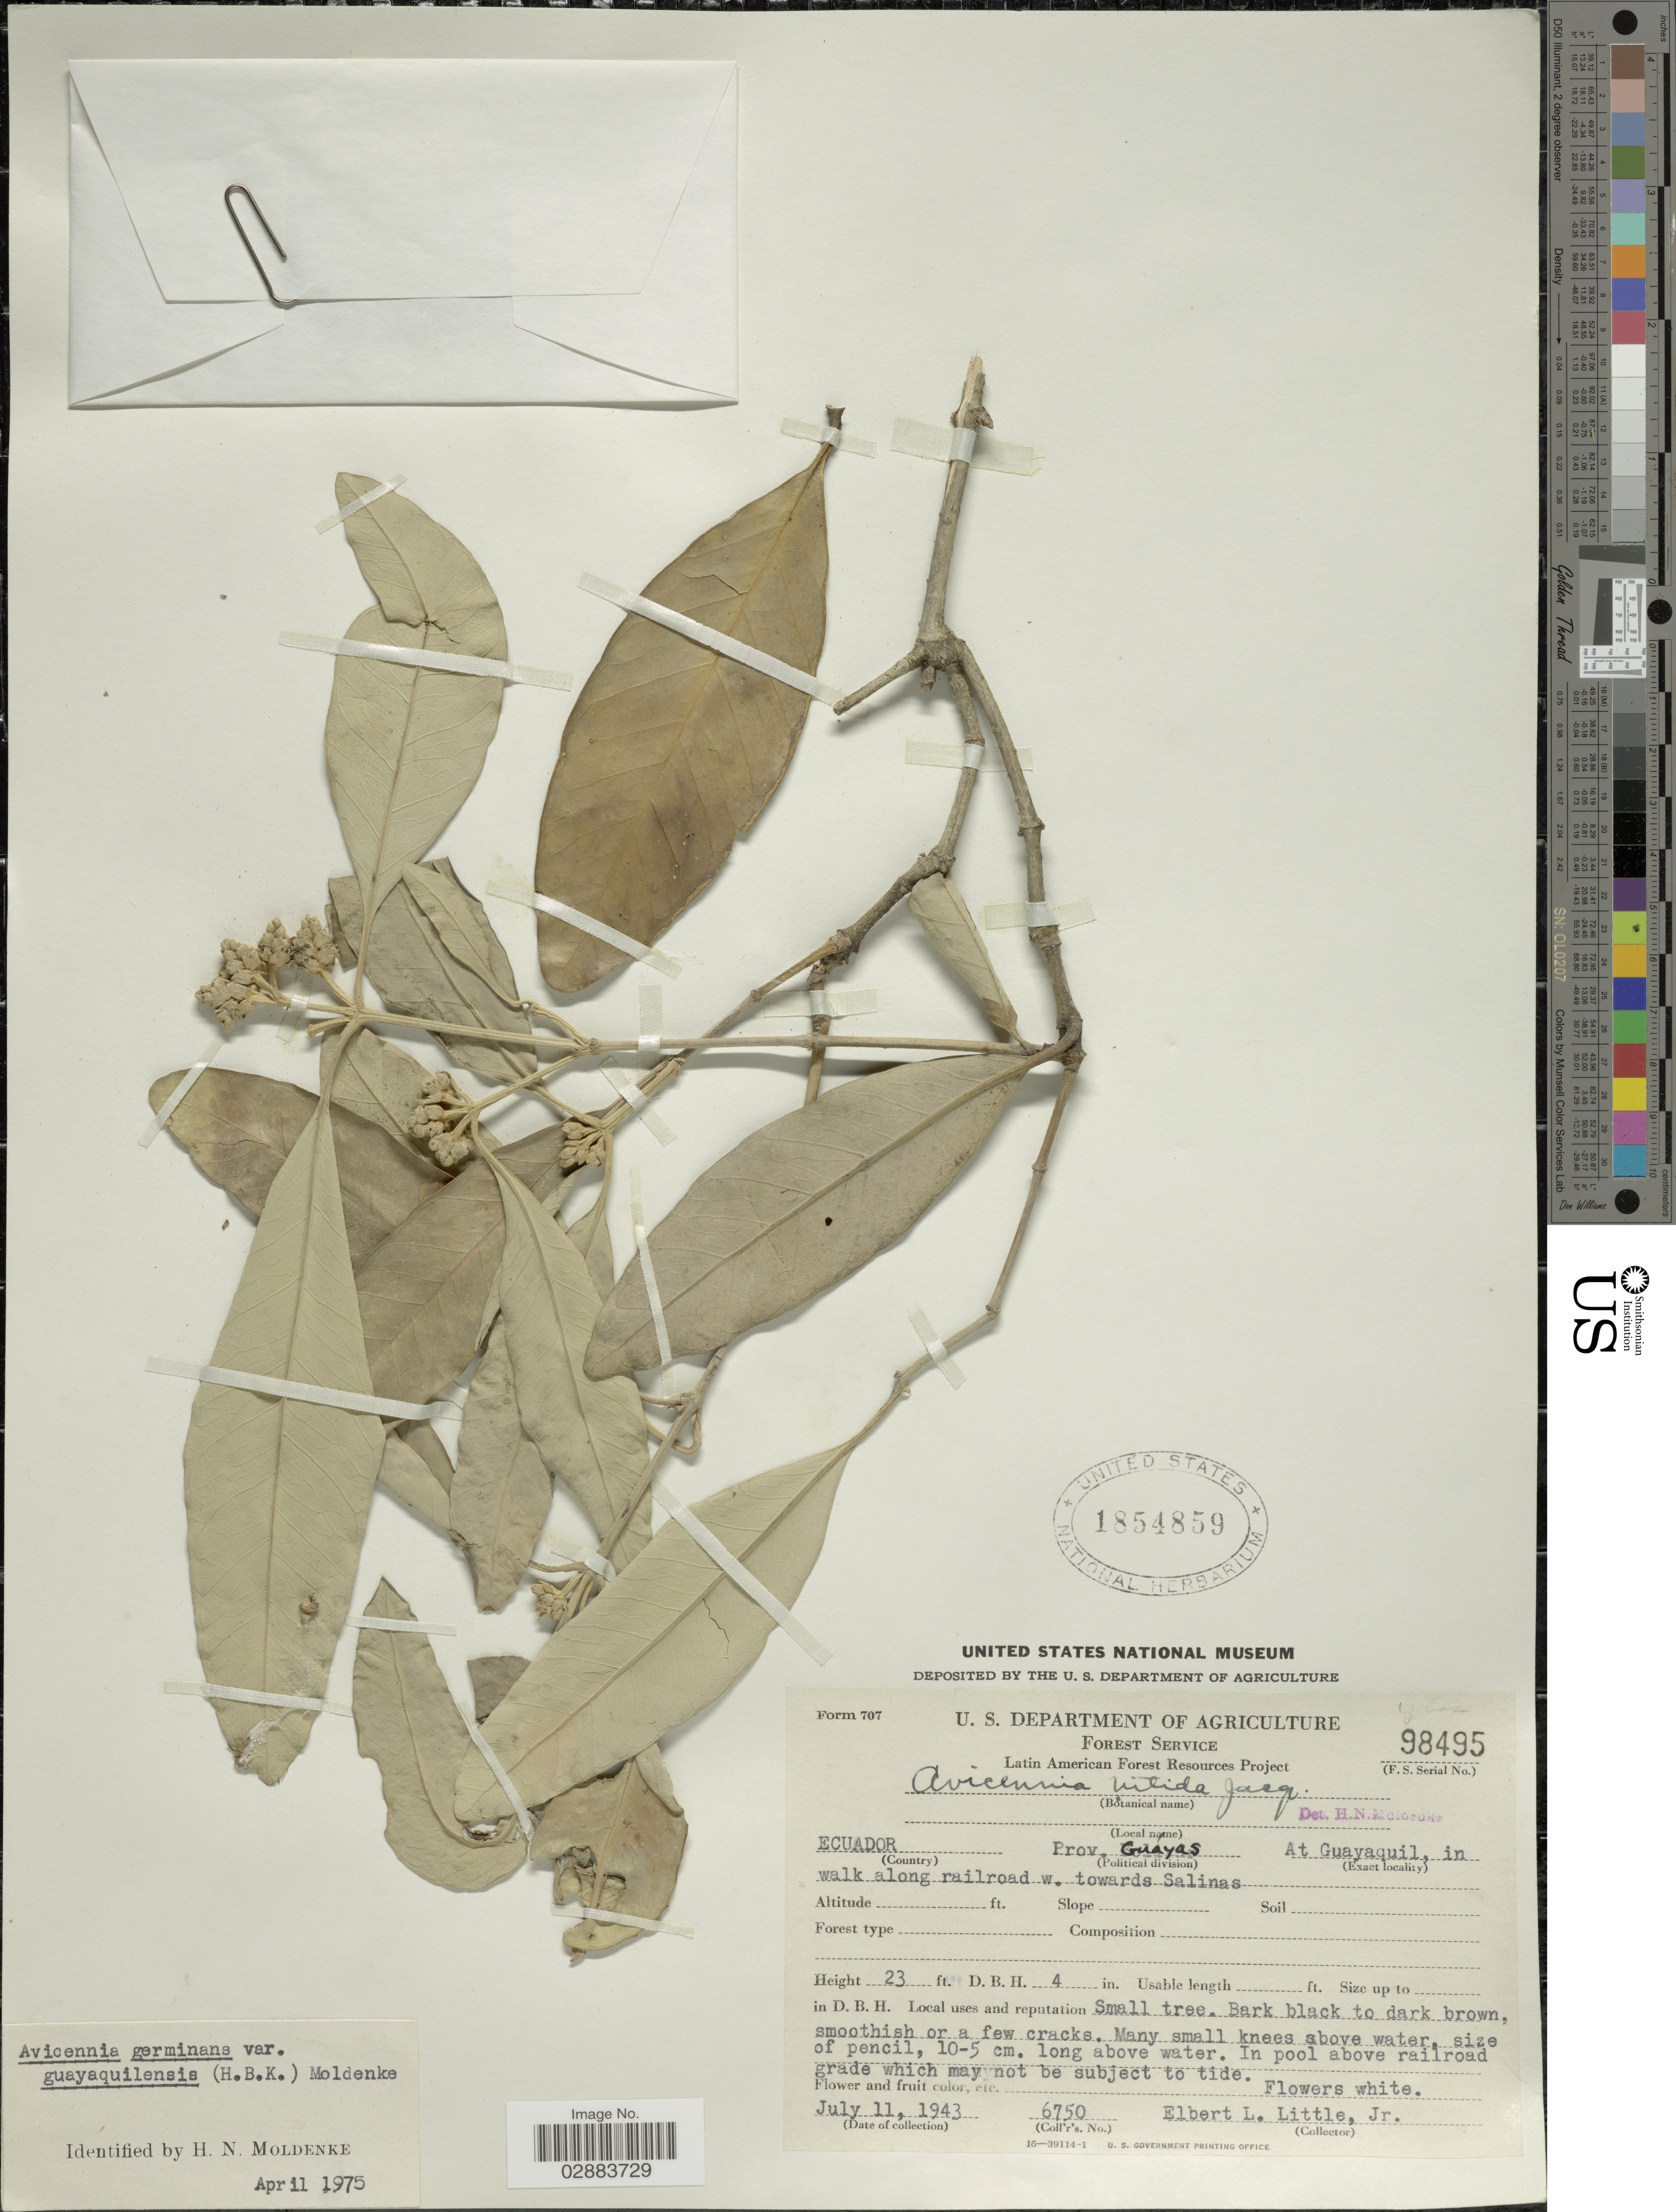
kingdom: Plantae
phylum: Tracheophyta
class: Magnoliopsida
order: Lamiales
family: Acanthaceae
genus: Avicennia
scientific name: Avicennia germinans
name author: (L.) L.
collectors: E. L. Little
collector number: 6750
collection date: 1943-07-11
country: Ecuador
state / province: Guayas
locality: At Guayaquil, in walk along railroad w. towards Salinas.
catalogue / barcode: US 1854859